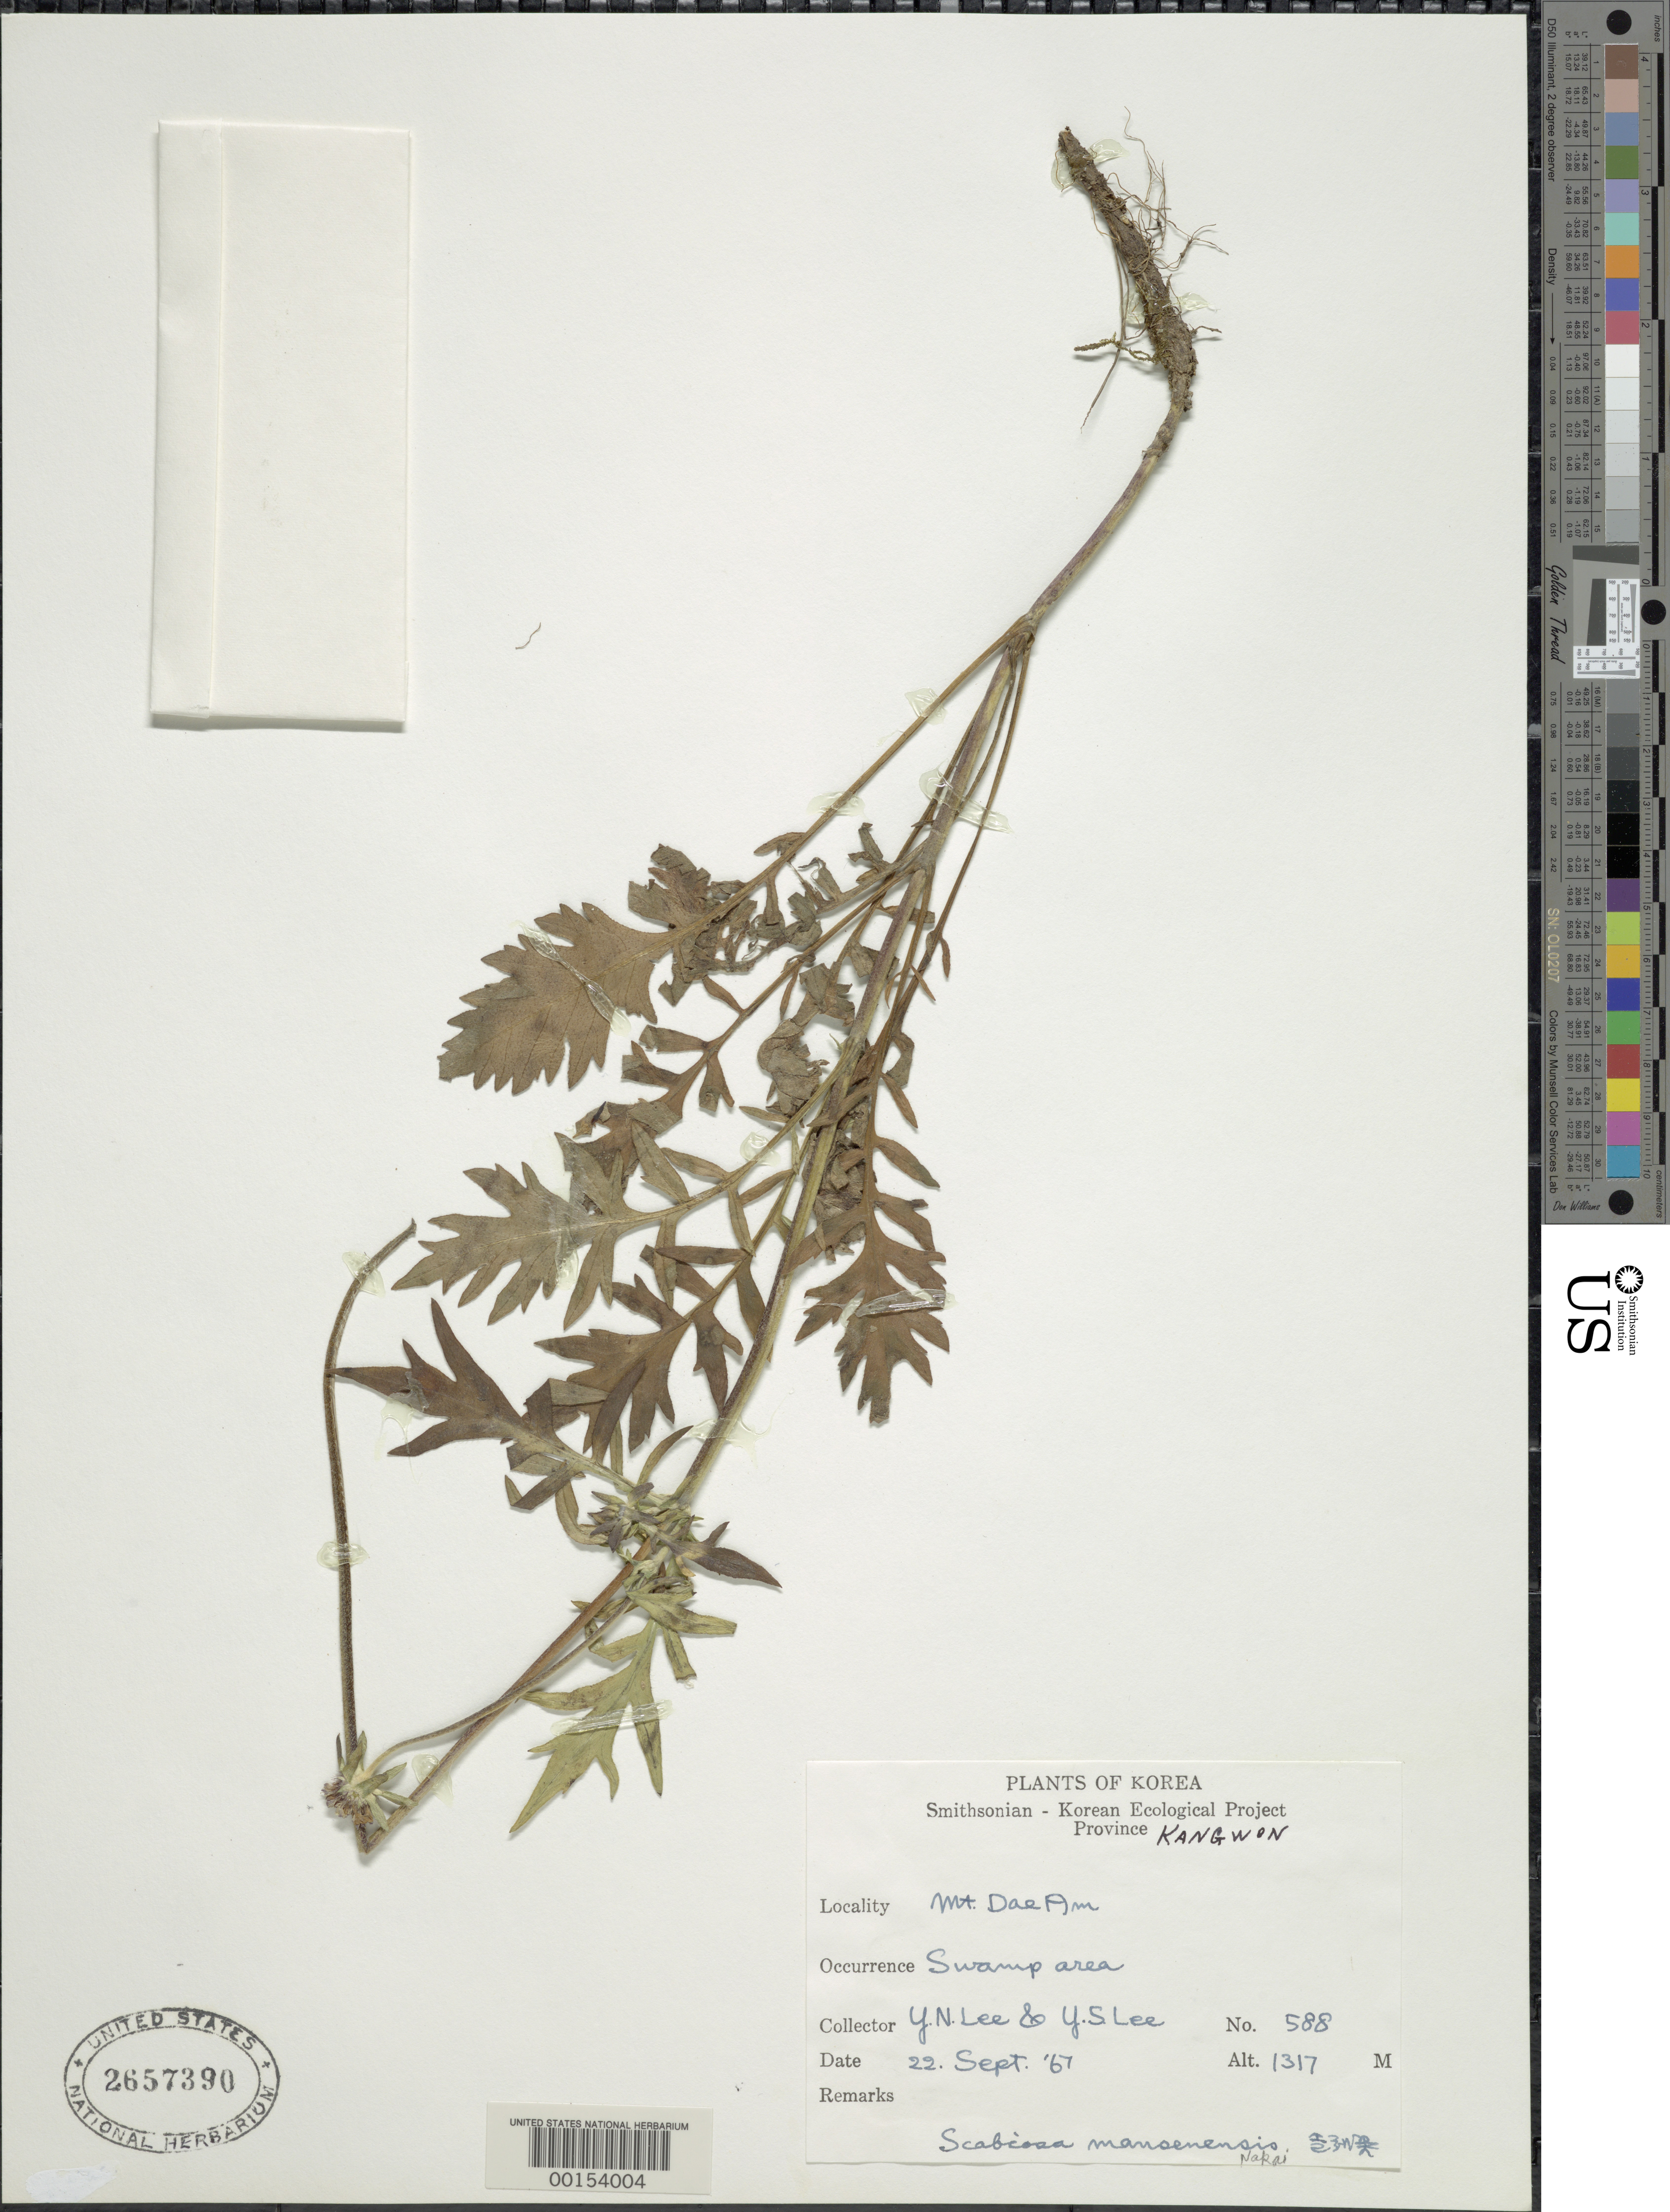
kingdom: Plantae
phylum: Tracheophyta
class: Magnoliopsida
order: Dipsacales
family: Caprifoliaceae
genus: Scabiosa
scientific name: Scabiosa mansensis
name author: Nakai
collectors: Y. N. Lee & Y. S. Lee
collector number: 588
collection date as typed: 22 Sep 1967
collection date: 1967-09-22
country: South Korea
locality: Mt. Dae Am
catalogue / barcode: US 2657390